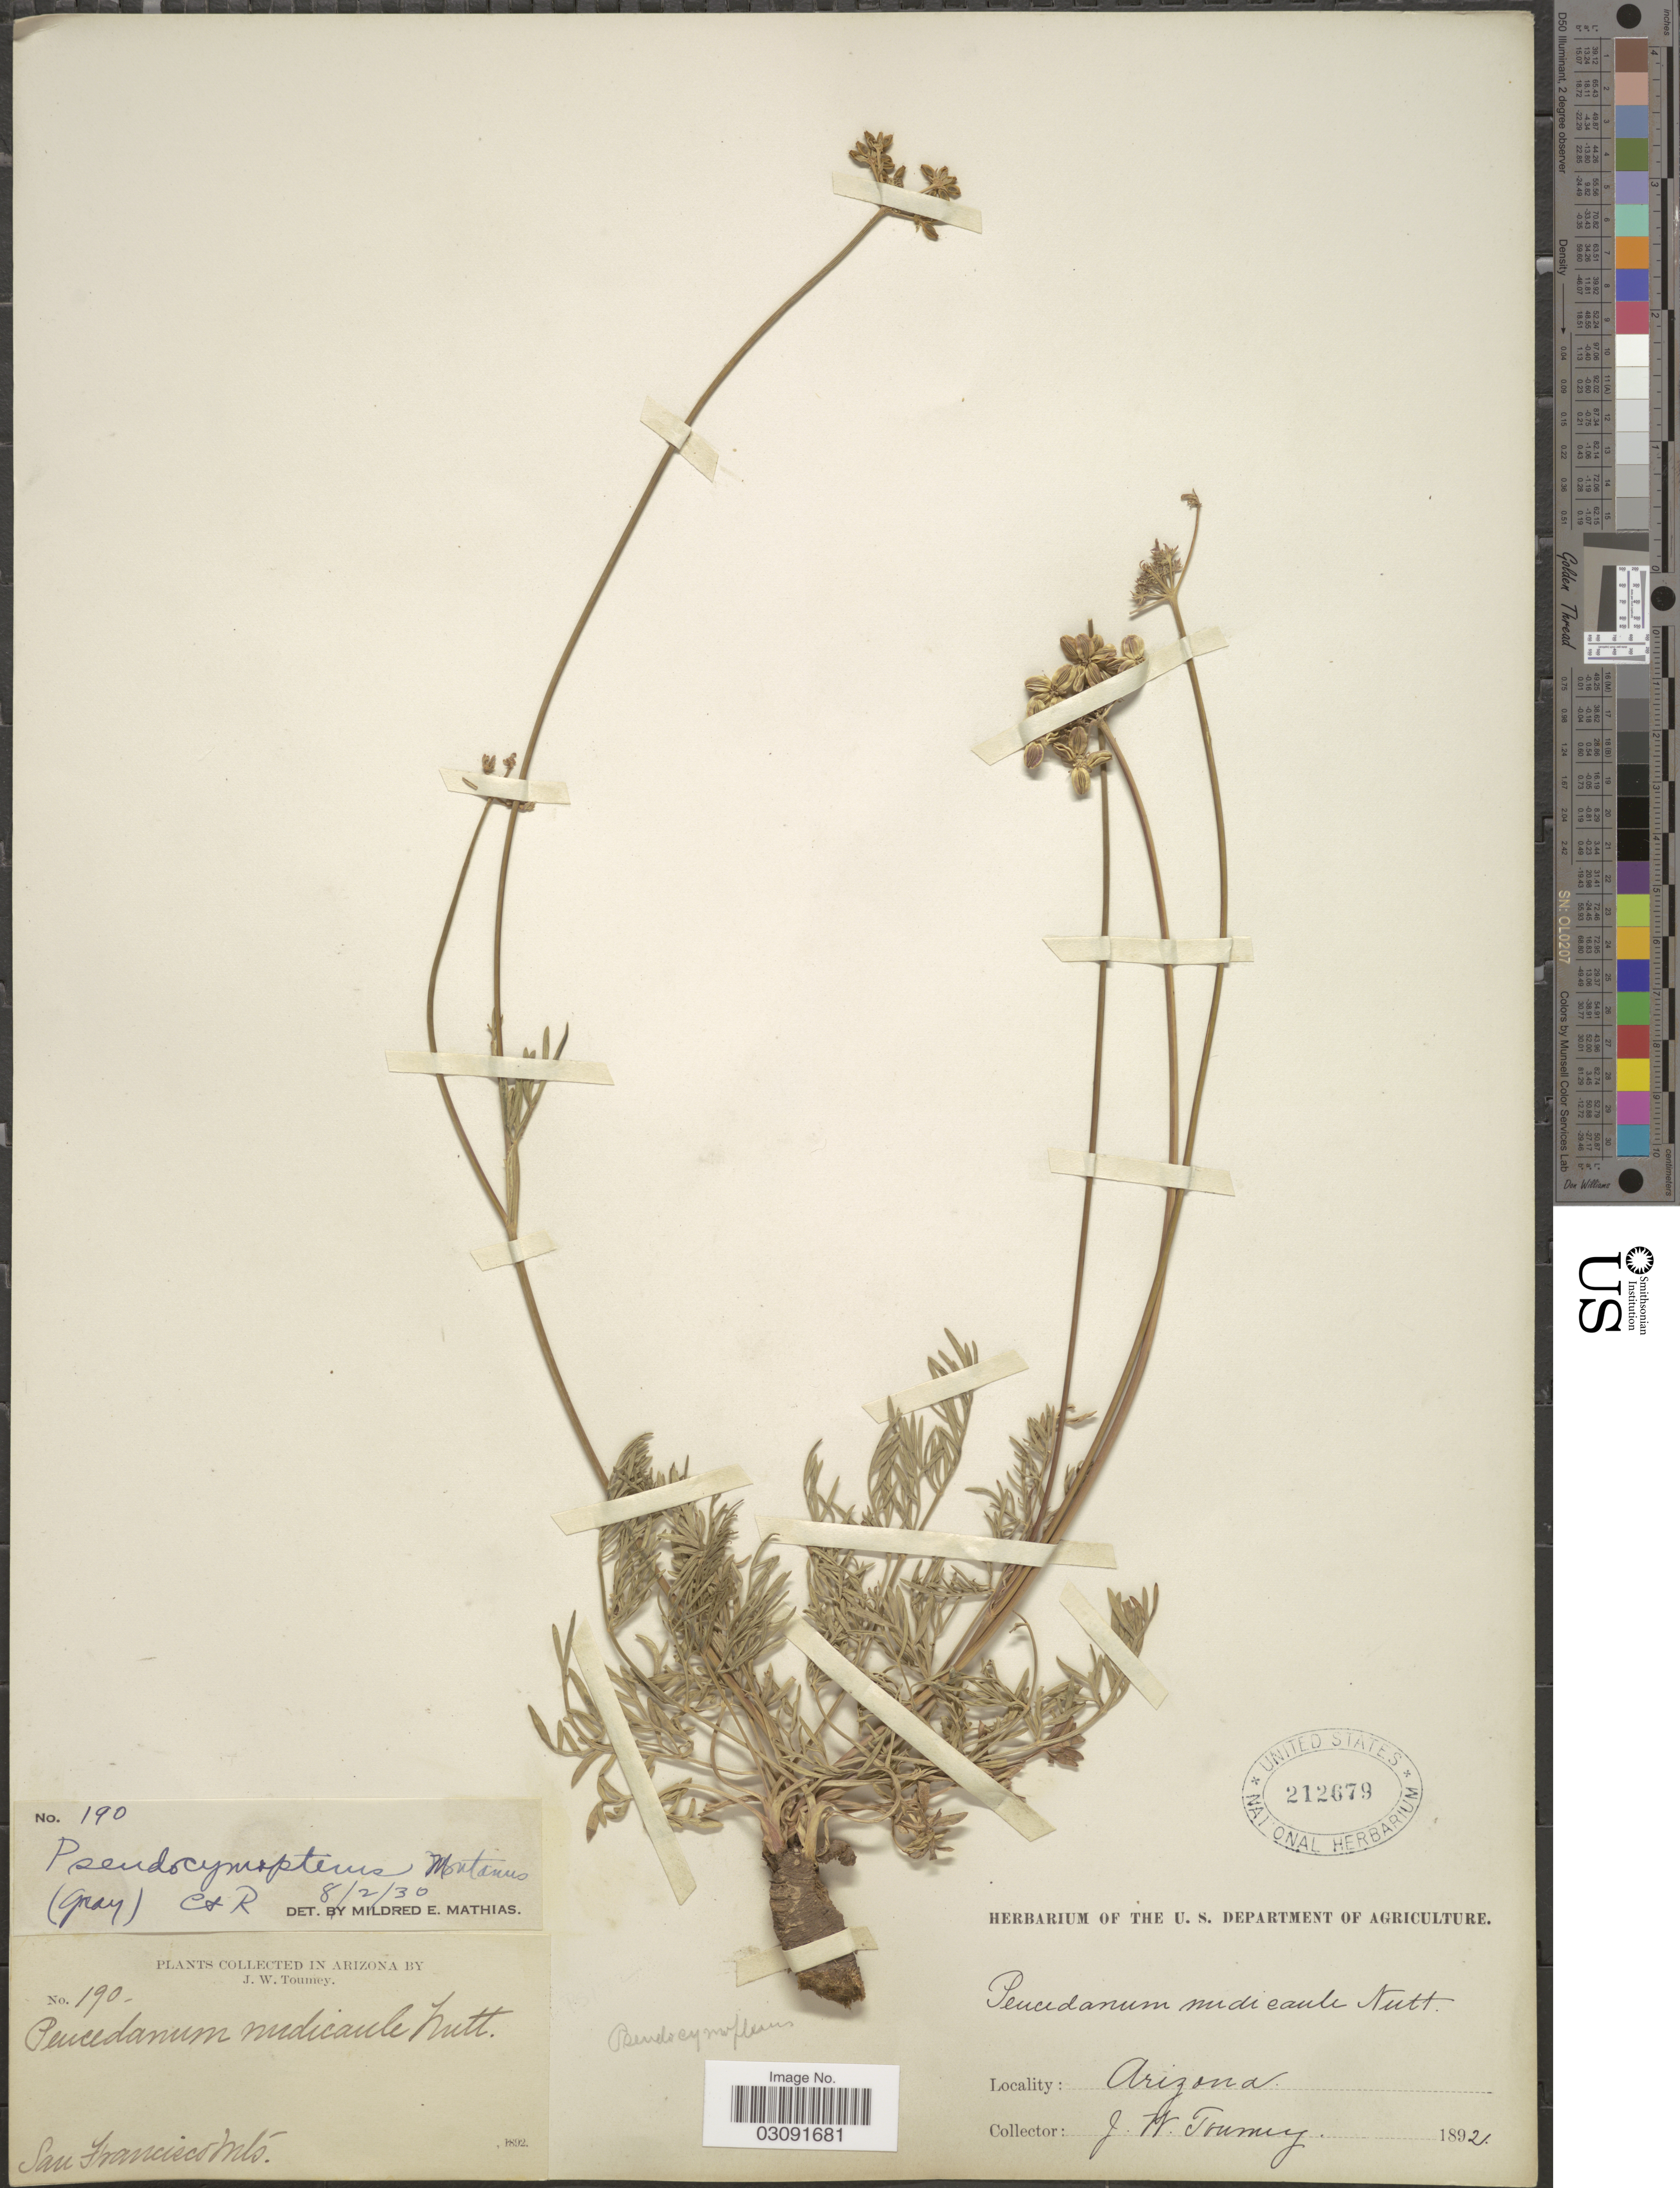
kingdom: Plantae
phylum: Tracheophyta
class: Magnoliopsida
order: Apiales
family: Apiaceae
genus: Pseudocymopterus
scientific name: Pseudocymopterus montanus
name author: (A. Gray) J.M. Coult. & Rose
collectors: J. W. Toumey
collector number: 190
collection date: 1892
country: United States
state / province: Arizona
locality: San Francisco Mts.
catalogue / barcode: US 212679